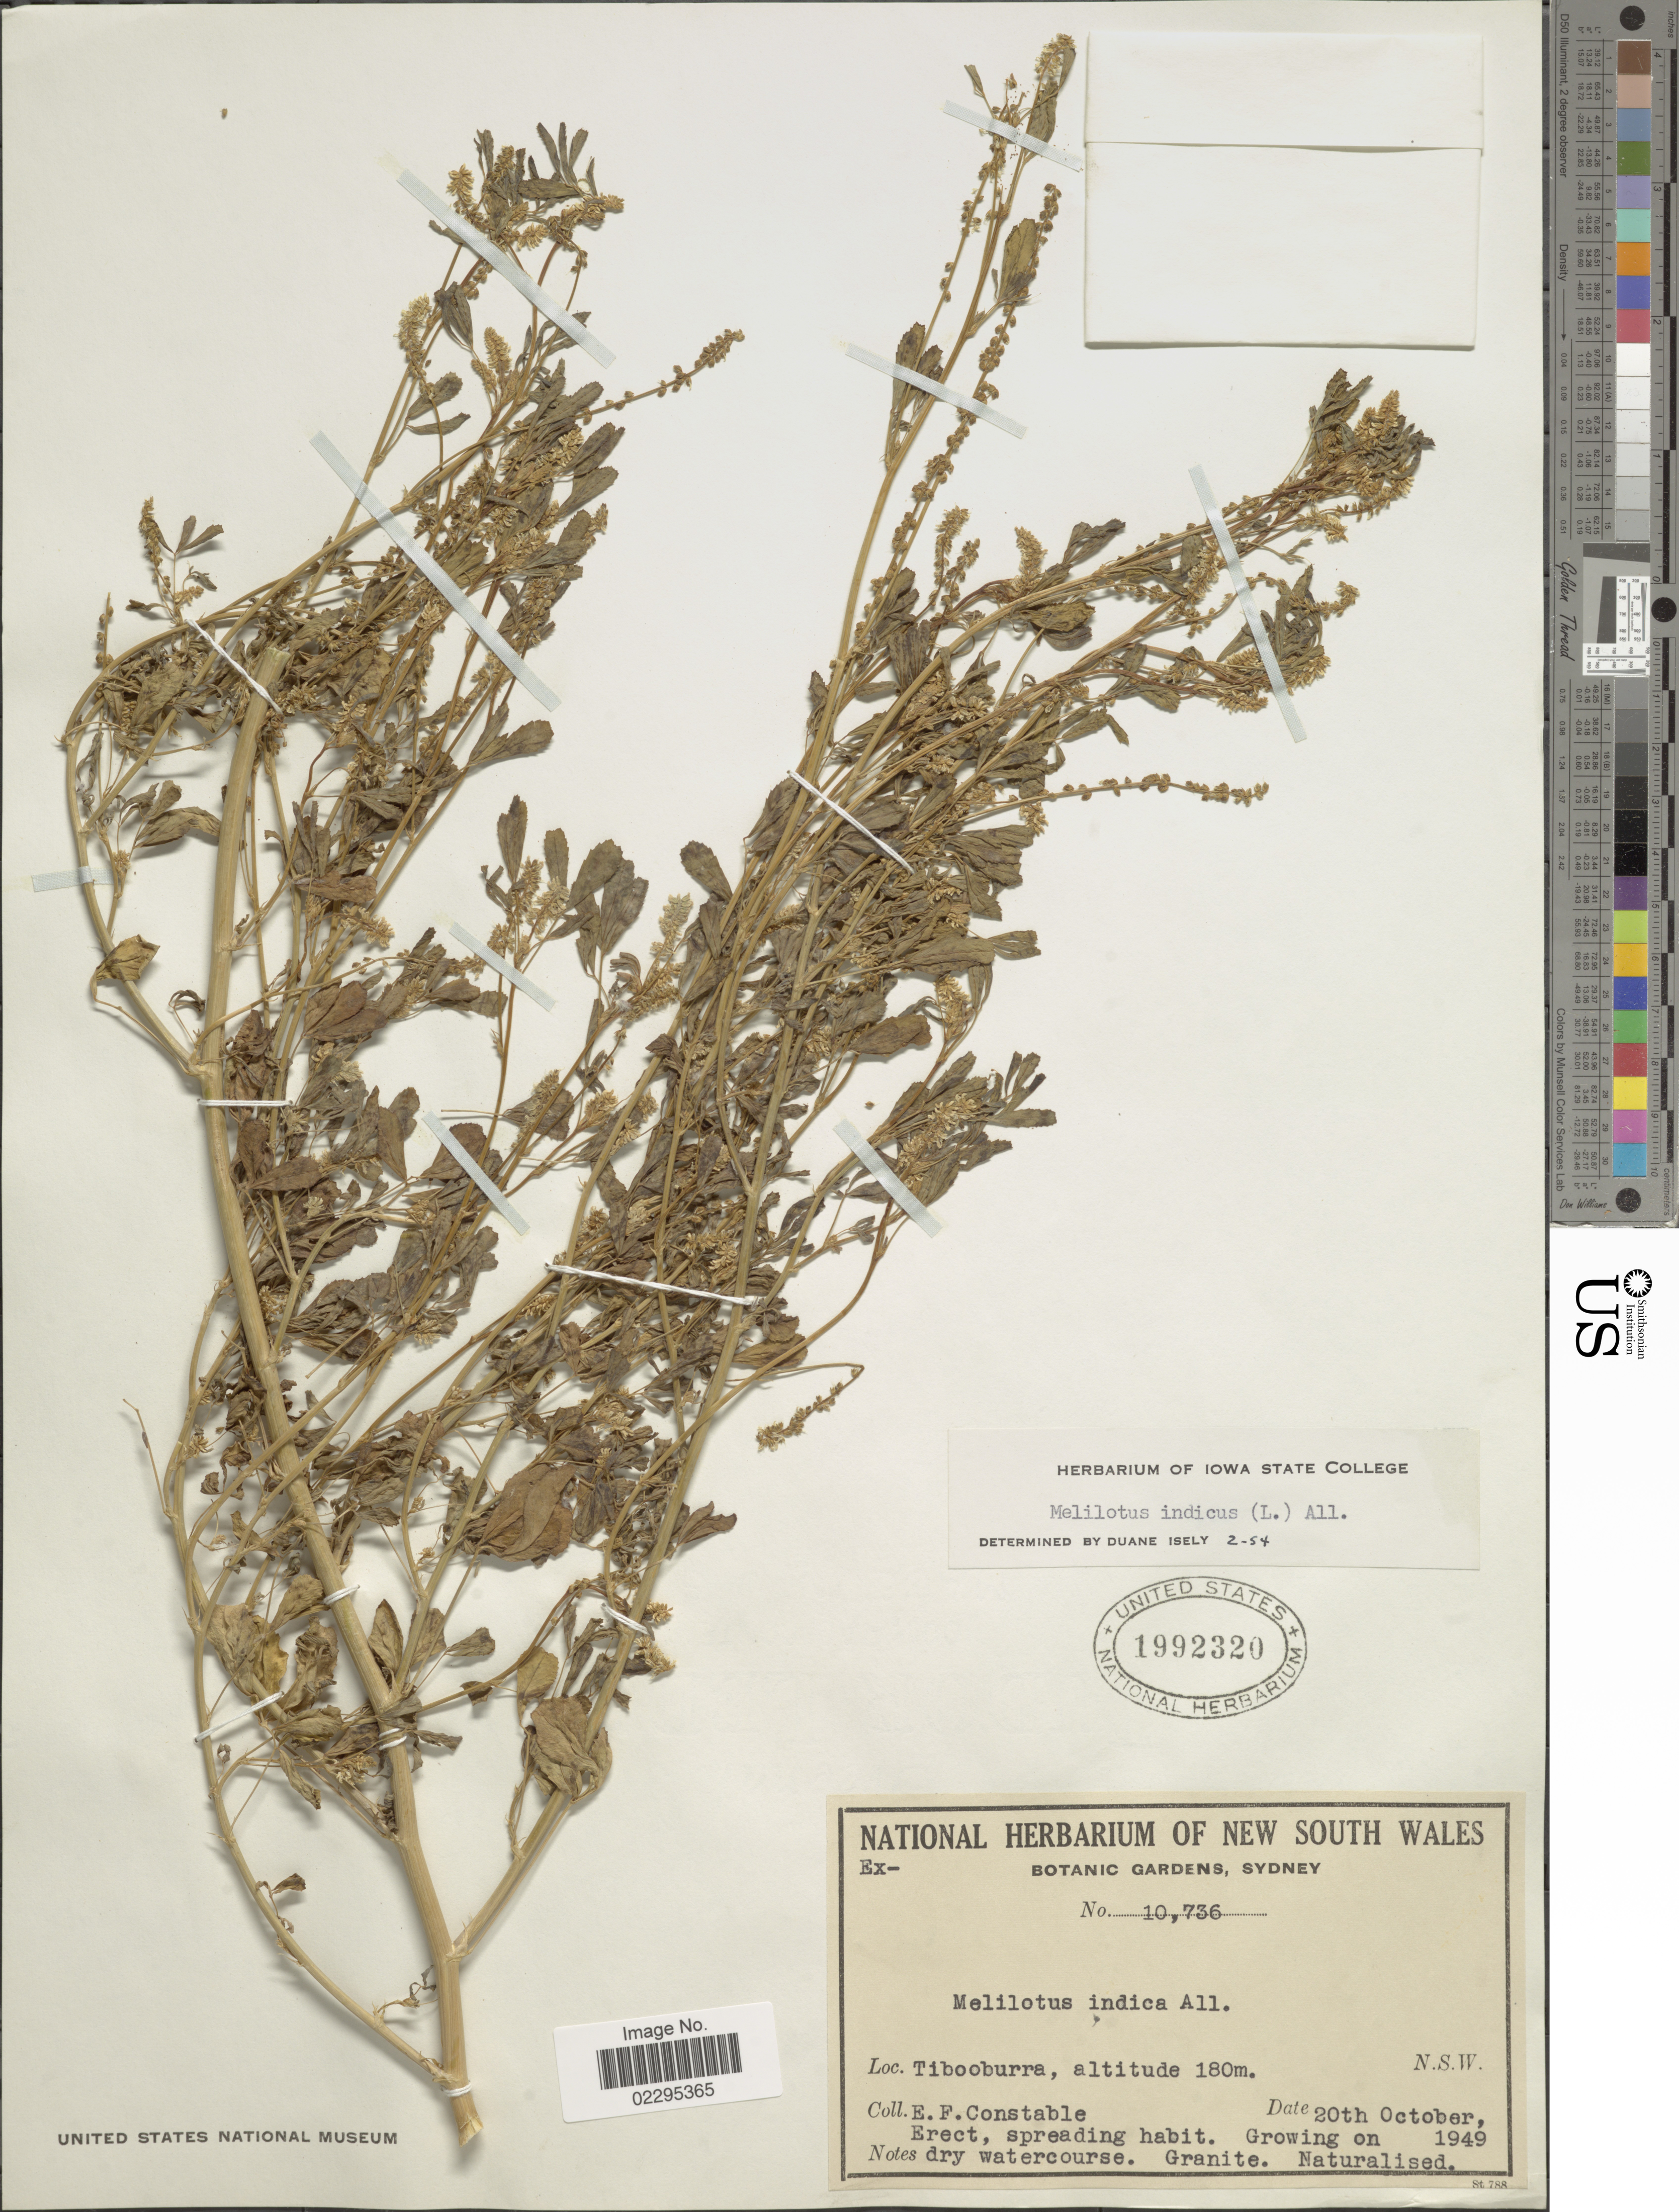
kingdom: Plantae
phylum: Tracheophyta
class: Magnoliopsida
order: Fabales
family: Fabaceae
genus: Melilotus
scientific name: Melilotus indicus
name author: (L.) All.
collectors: E. F. Constable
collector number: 10736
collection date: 1949-10-20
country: Australia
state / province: New South Wales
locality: Tibooburra, N.S.W.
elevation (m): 180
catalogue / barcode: US 1992320